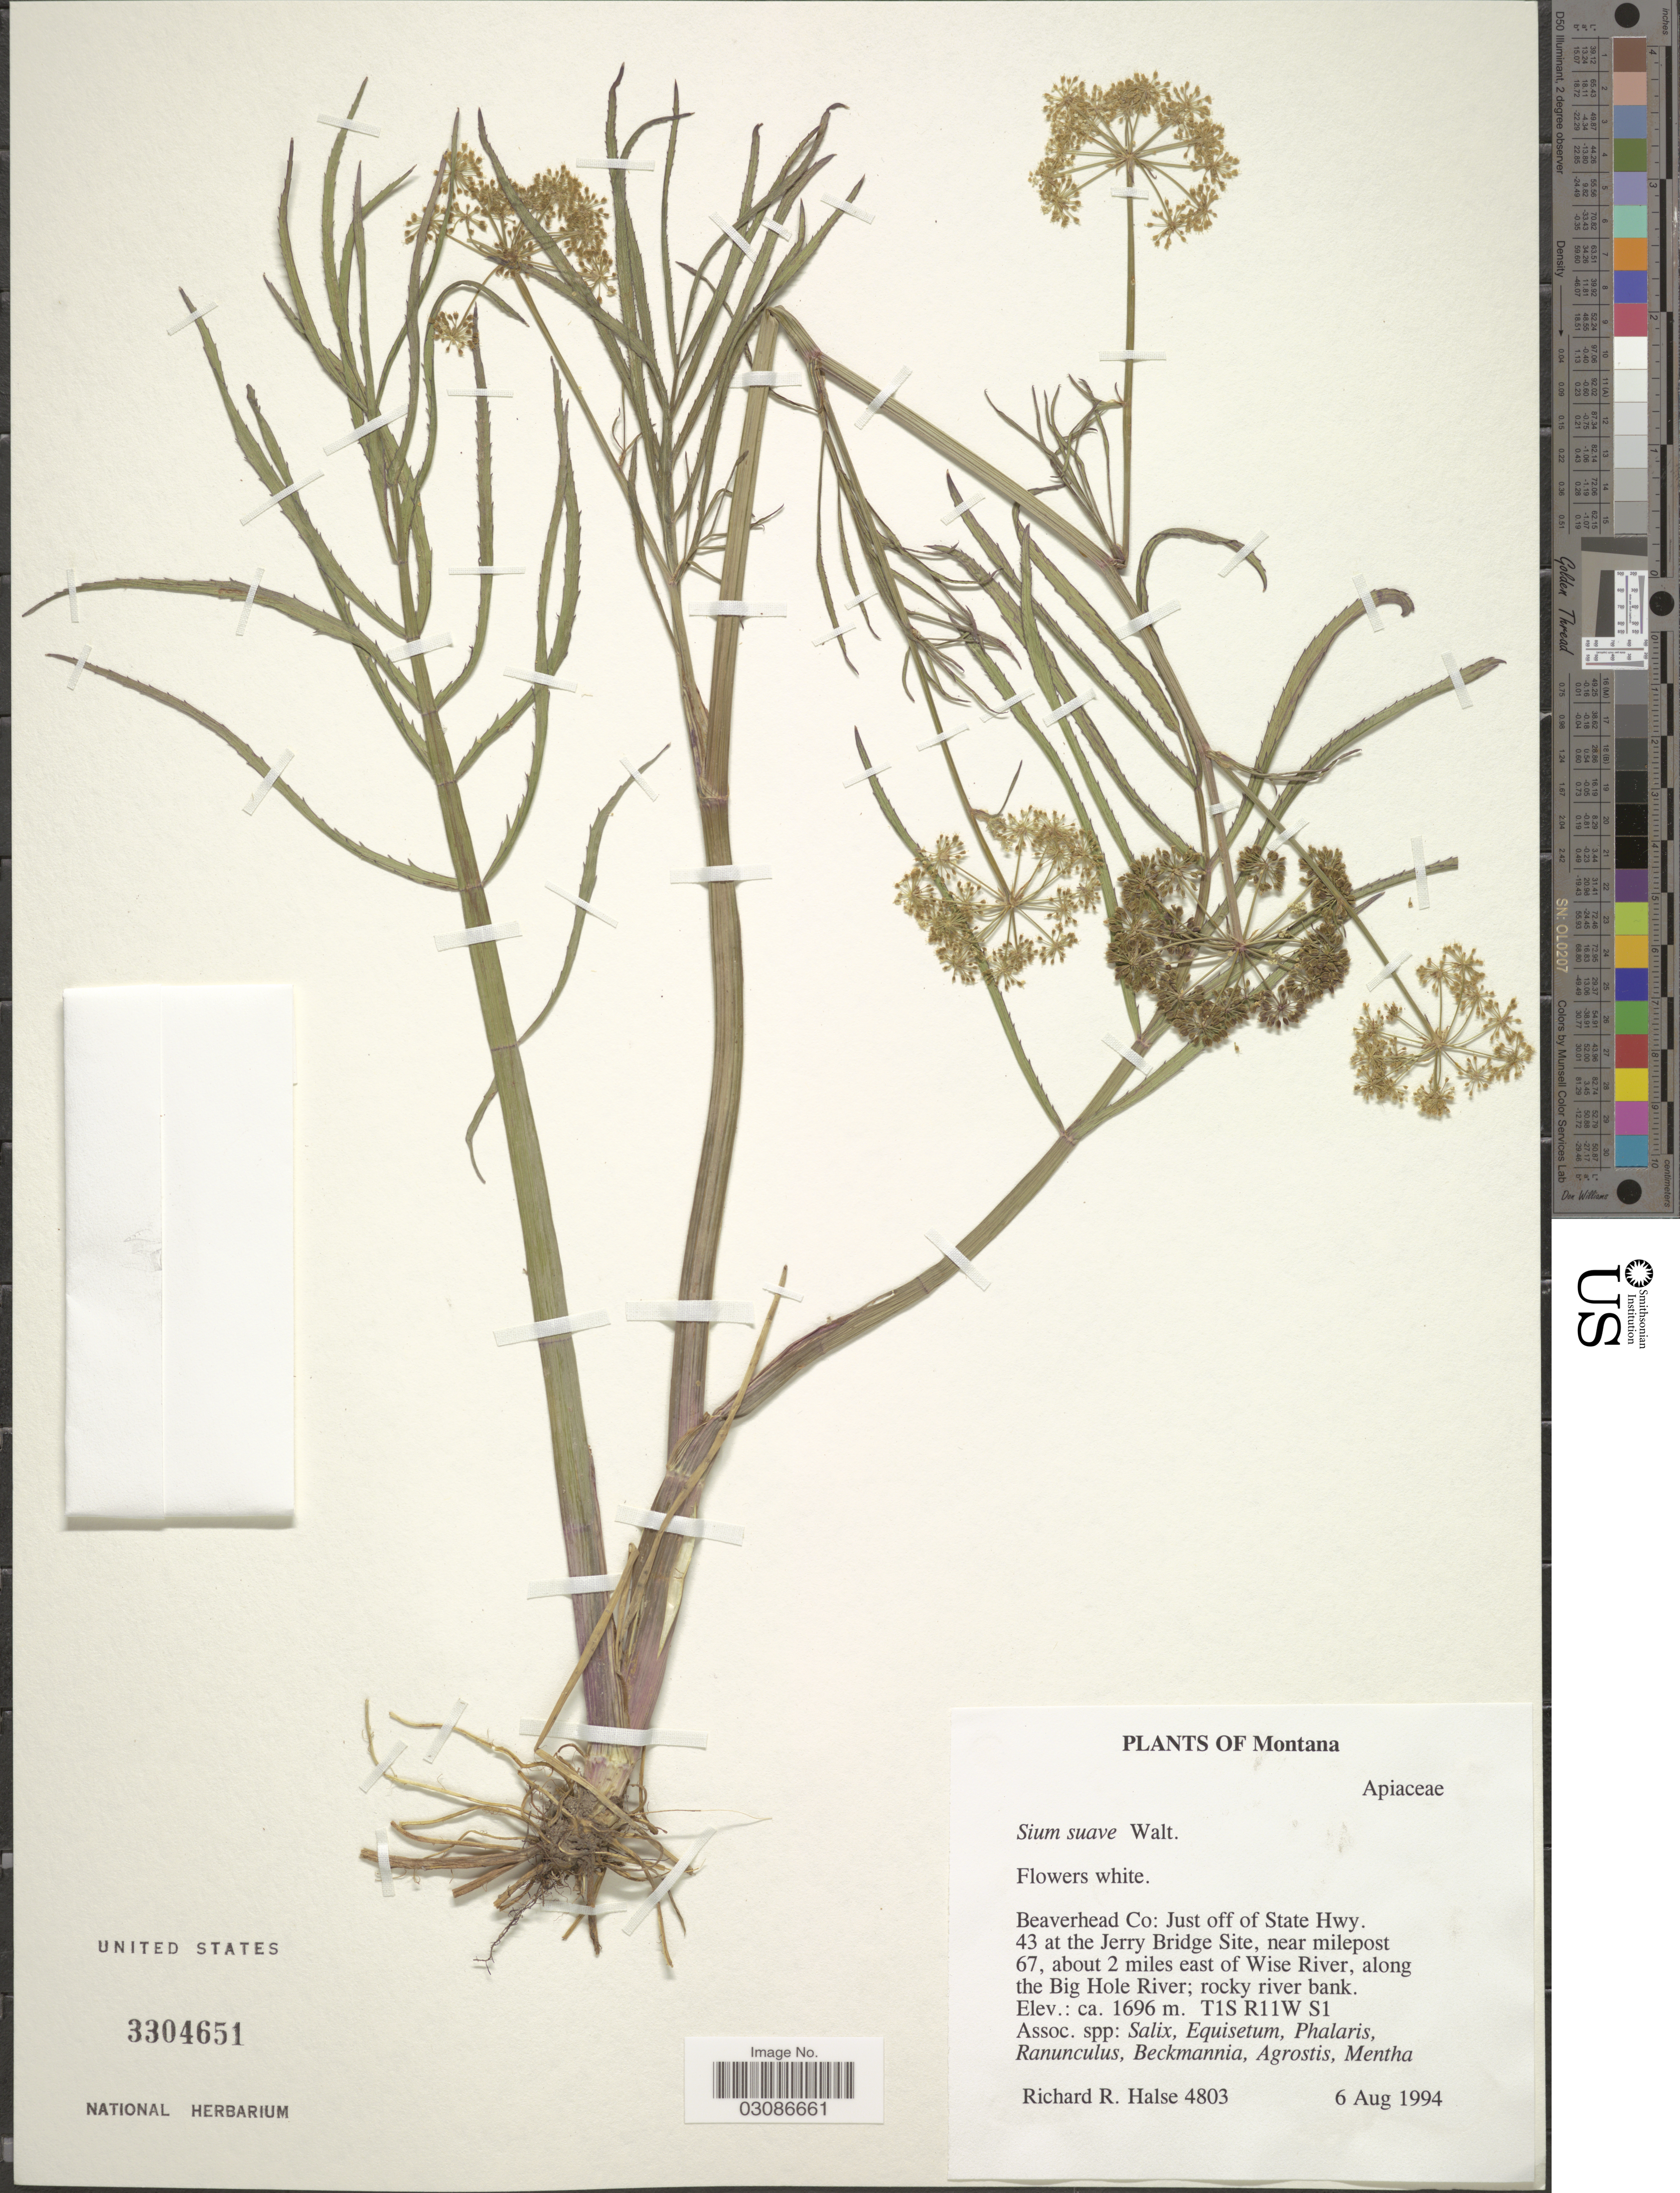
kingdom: Plantae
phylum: Tracheophyta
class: Magnoliopsida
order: Apiales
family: Apiaceae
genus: Sium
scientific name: Sium suave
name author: Walter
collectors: R. Halse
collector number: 4803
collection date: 1994-08-06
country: United States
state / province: Montana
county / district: Beaverhead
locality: Just off of State Hwy 43 at the Jerry Bridge Site, near mile post 67, about 2 miles E of Wise River, along the Big Hole River.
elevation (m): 1696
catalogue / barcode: US 3304651